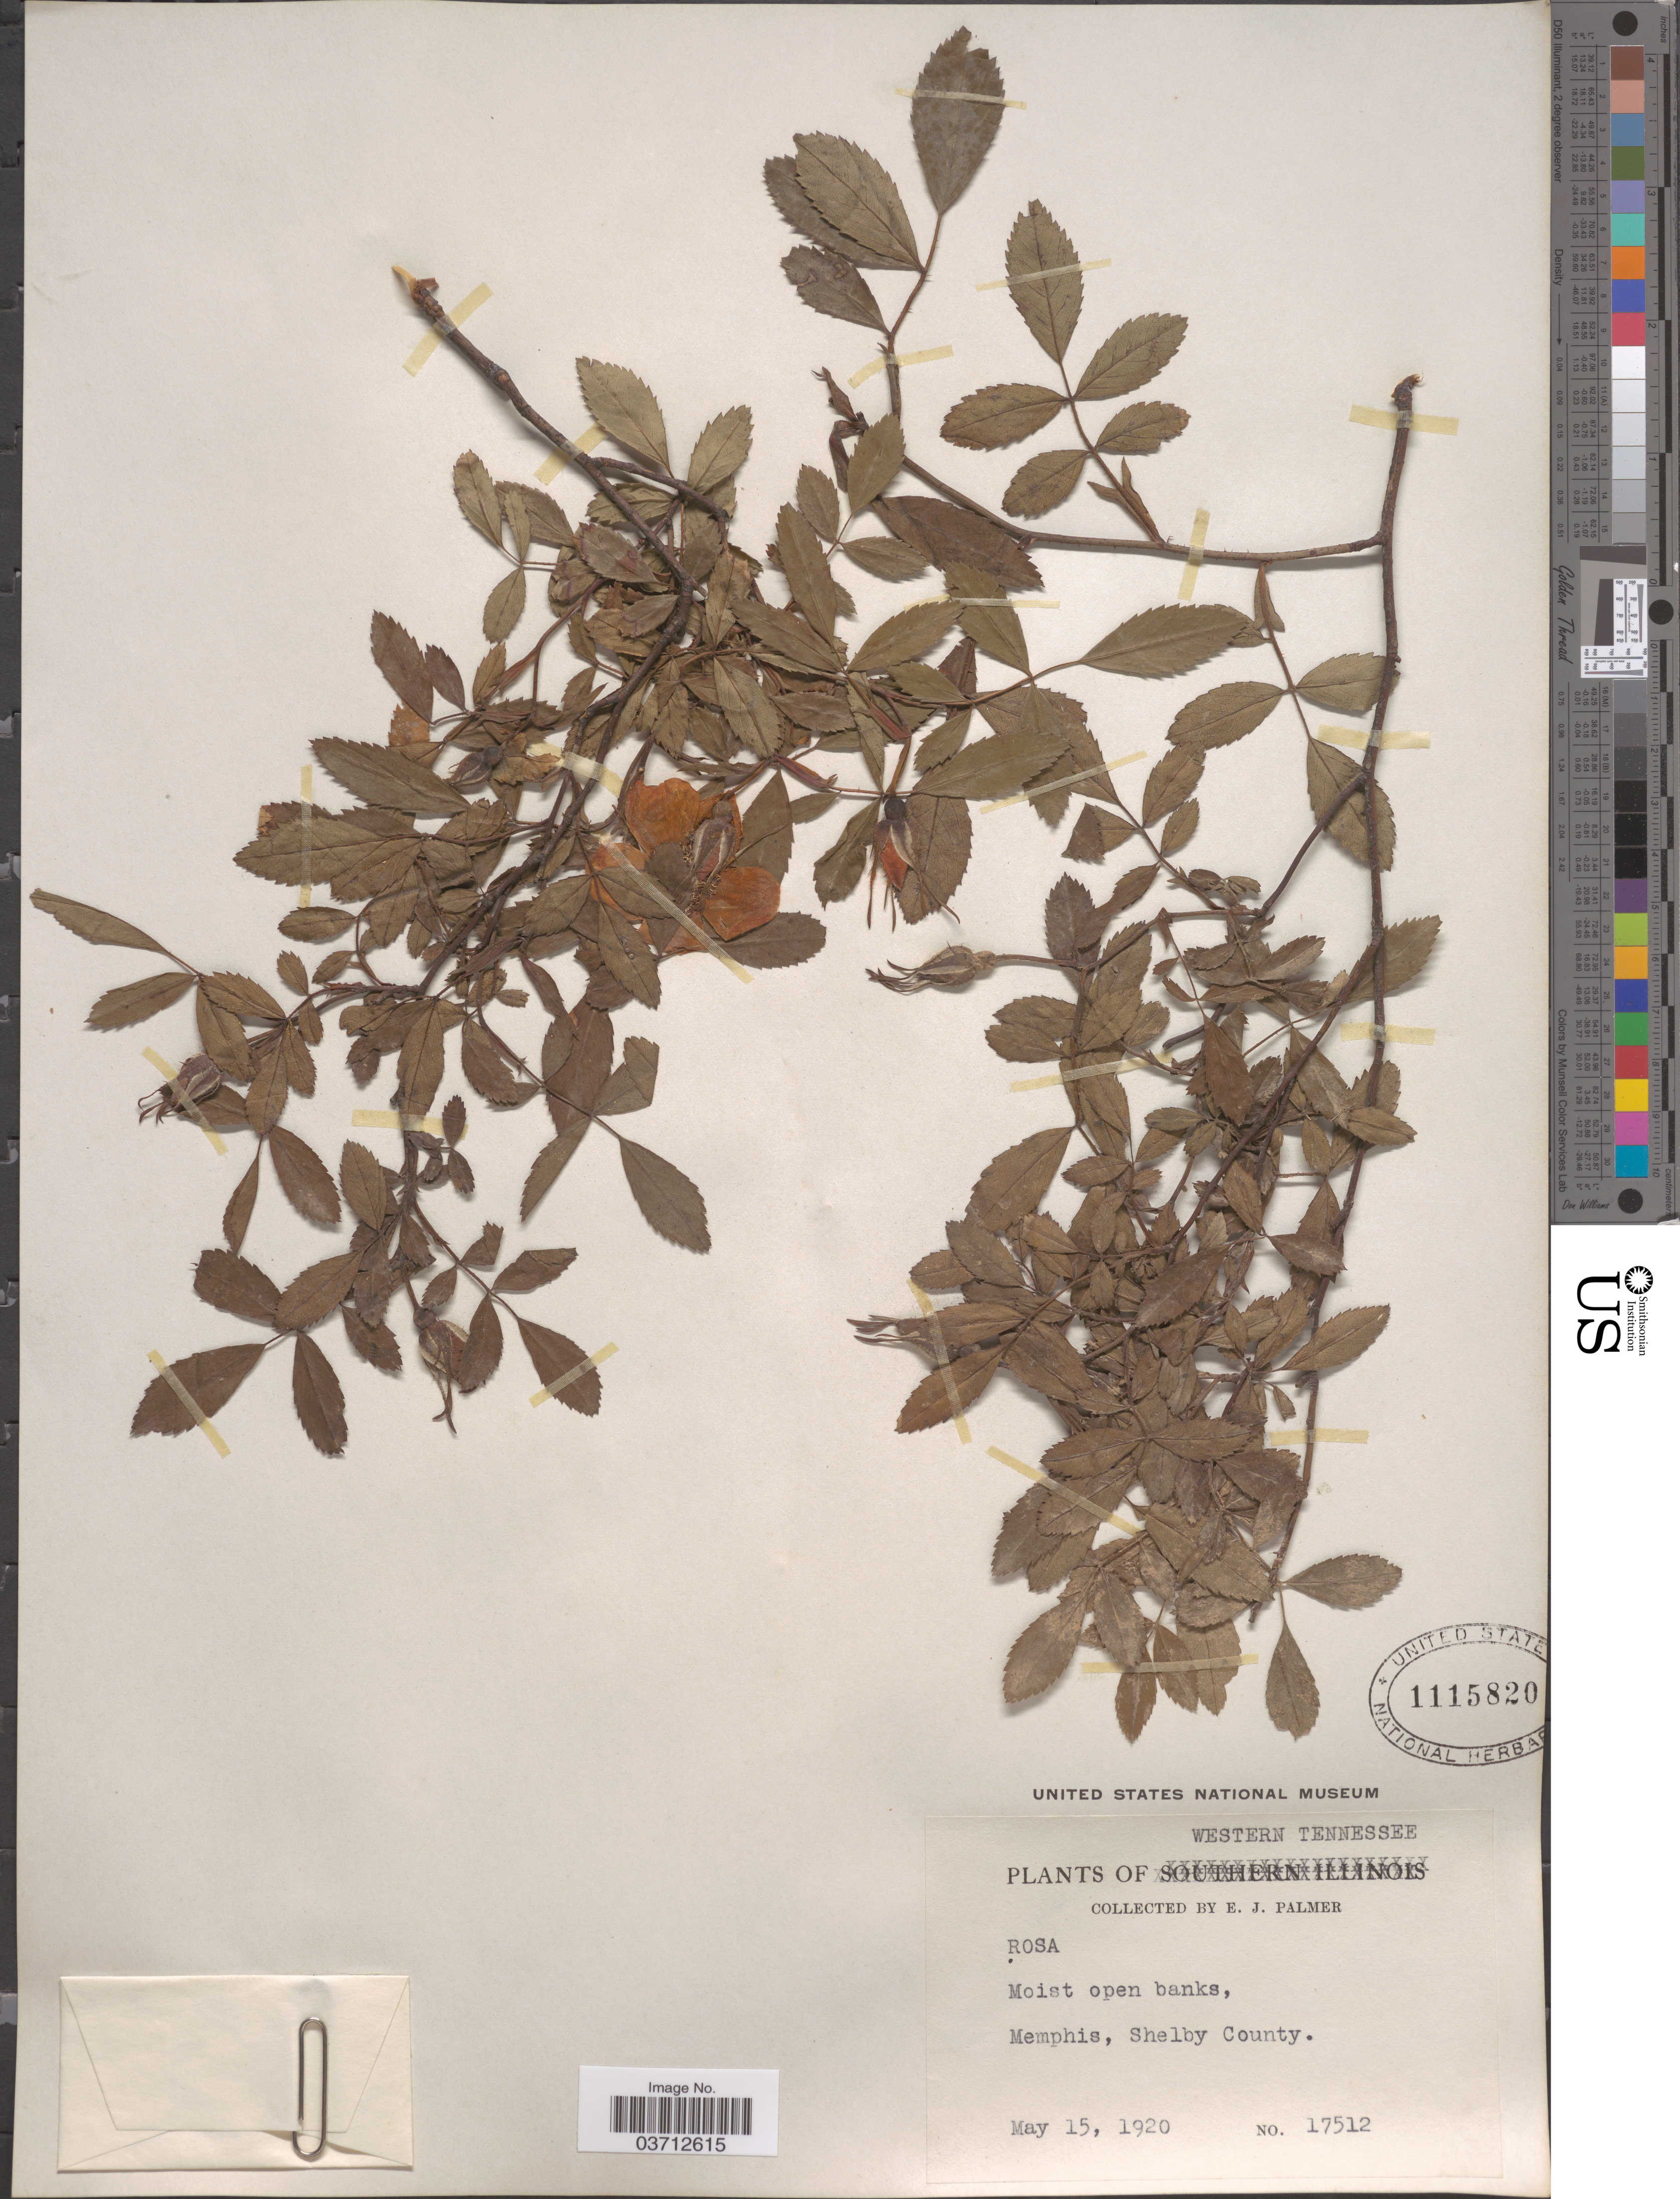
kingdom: Plantae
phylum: Tracheophyta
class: Magnoliopsida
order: Rosales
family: Rosaceae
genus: Rosa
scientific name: Rosa sp.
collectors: E. J. Palmer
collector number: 17512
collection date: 1920-05-15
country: United States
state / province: Tennessee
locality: Western Tennessee. Memphis, Shelby County.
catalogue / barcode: US 1115820